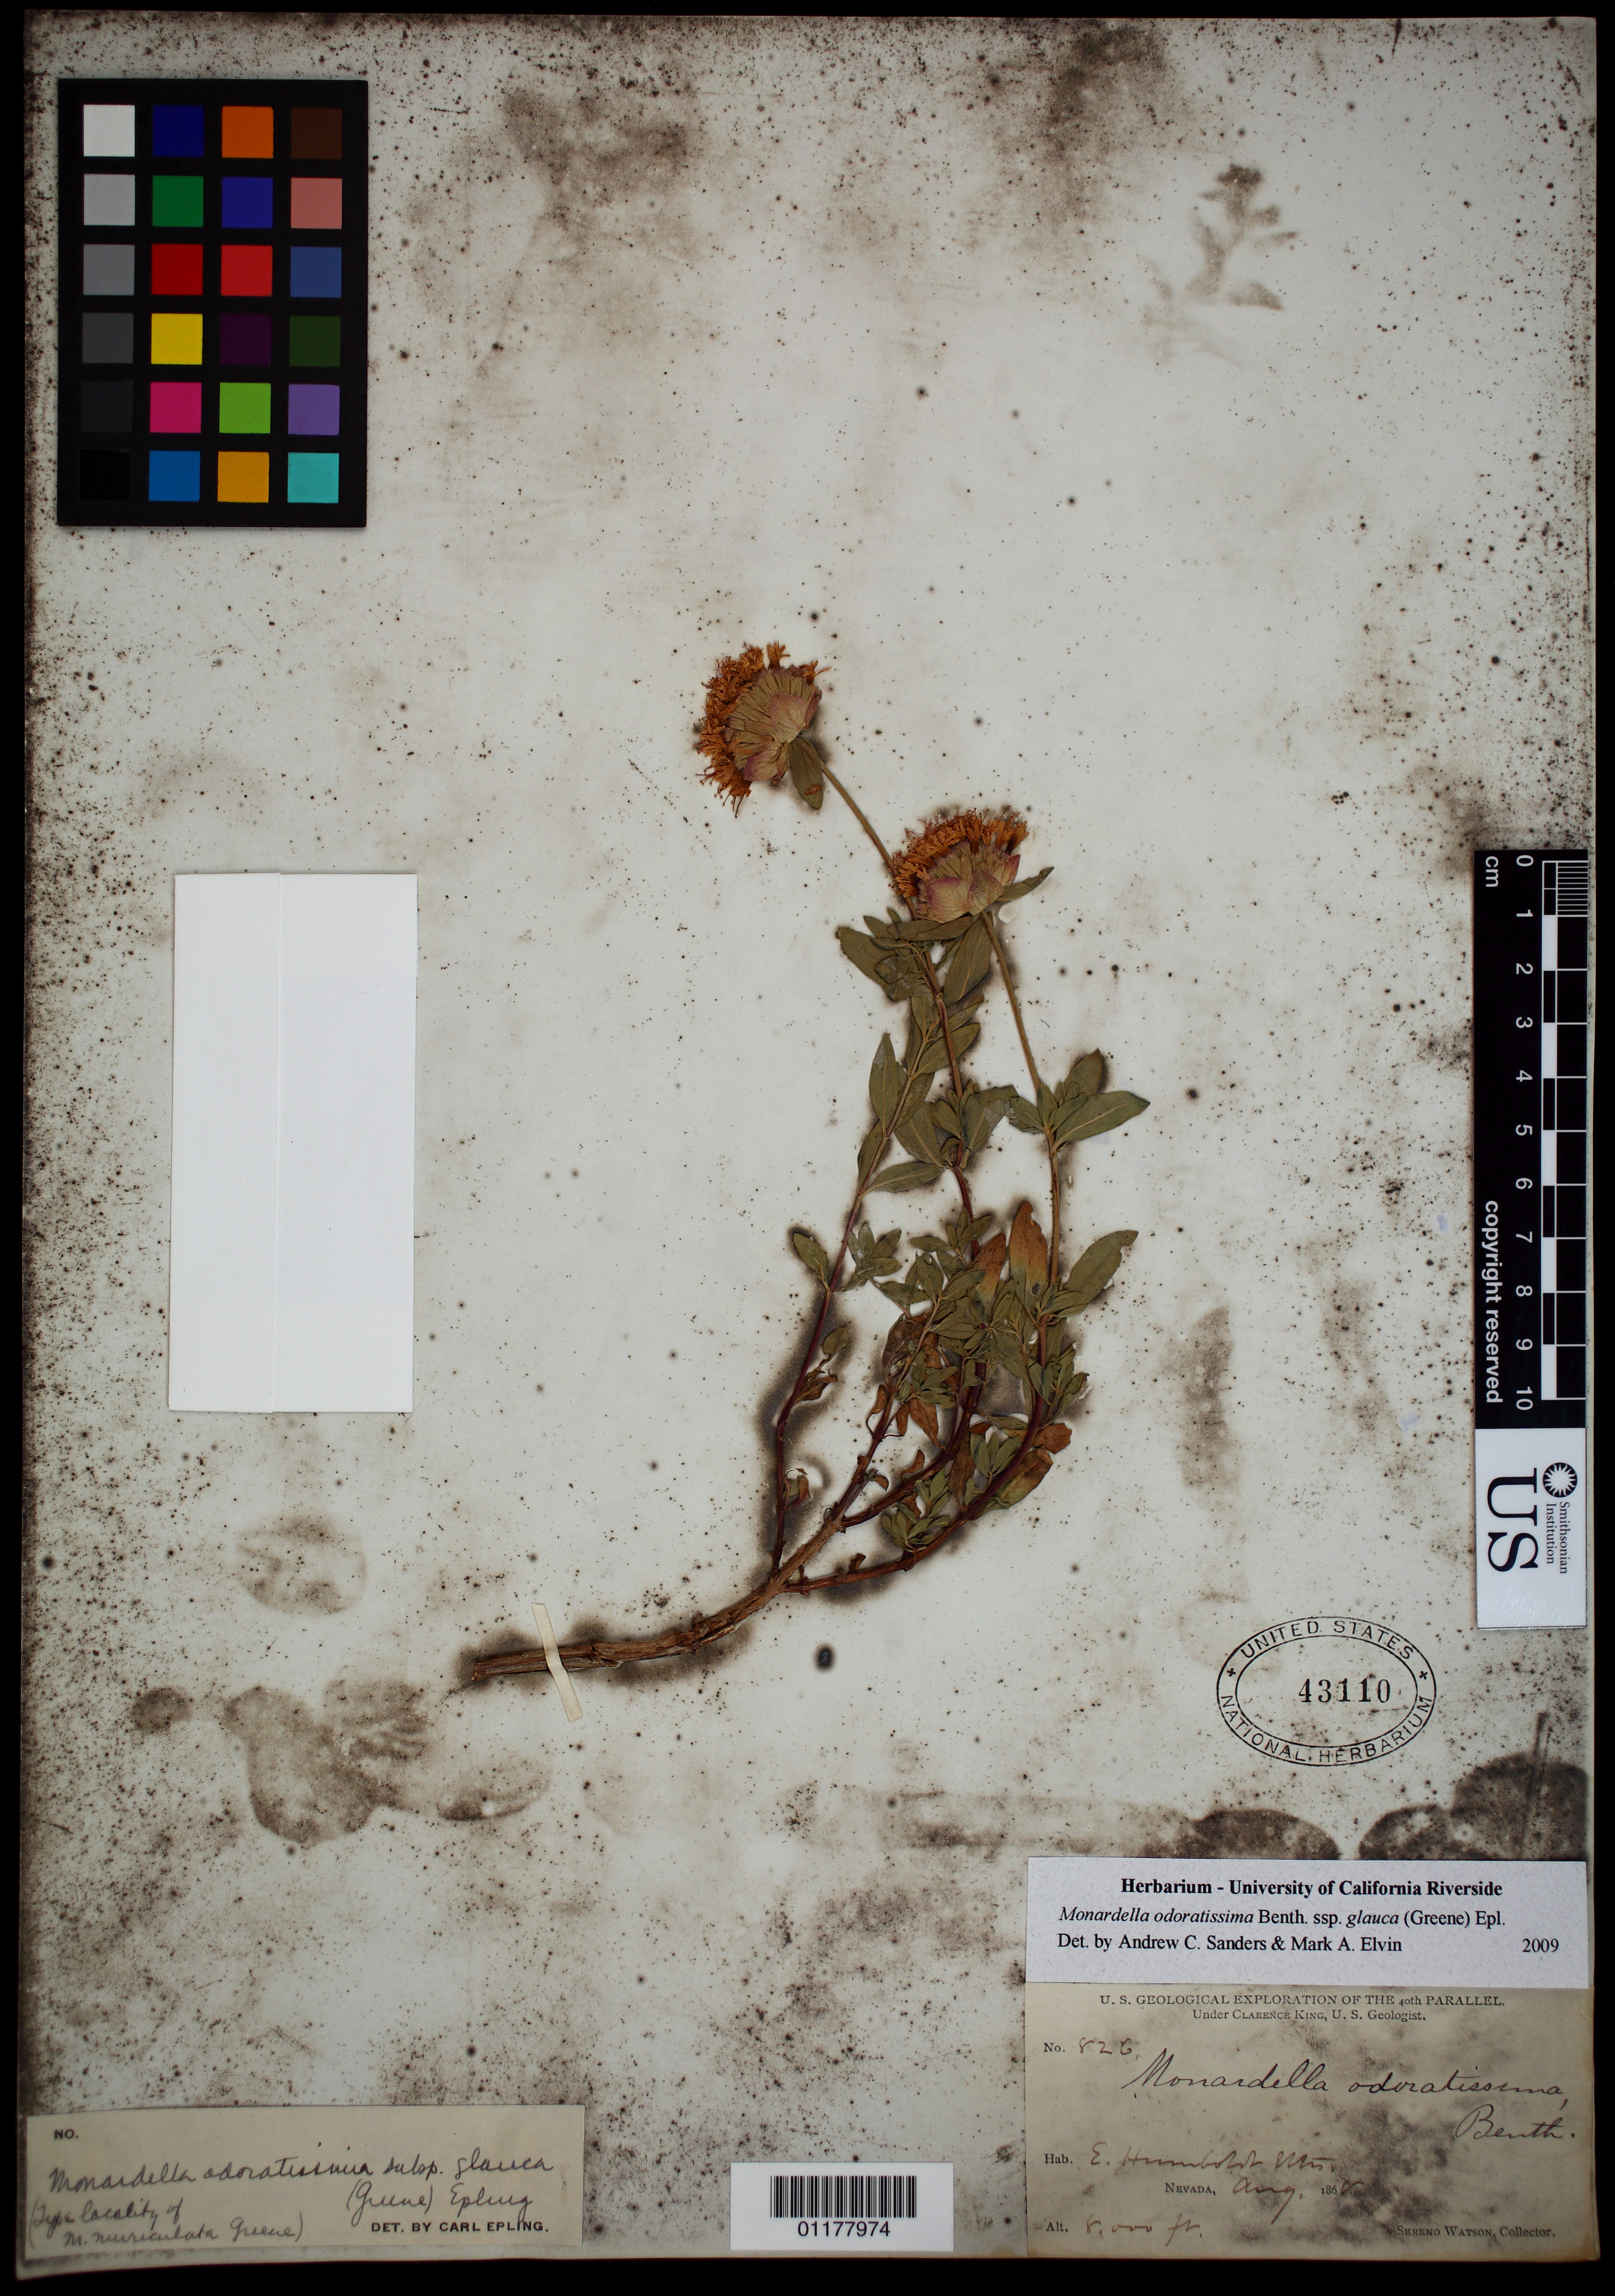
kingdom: Plantae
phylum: Tracheophyta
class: Magnoliopsida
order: Lamiales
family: Lamiaceae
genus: Monardella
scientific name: Monardella odoratissima subsp. glauca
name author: (Greene) Epling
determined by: Sanders, A. C.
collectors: S. Watson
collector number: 826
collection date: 1868-08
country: United States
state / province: Nevada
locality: E. Humboldt Mts.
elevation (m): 2438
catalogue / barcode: US 43110